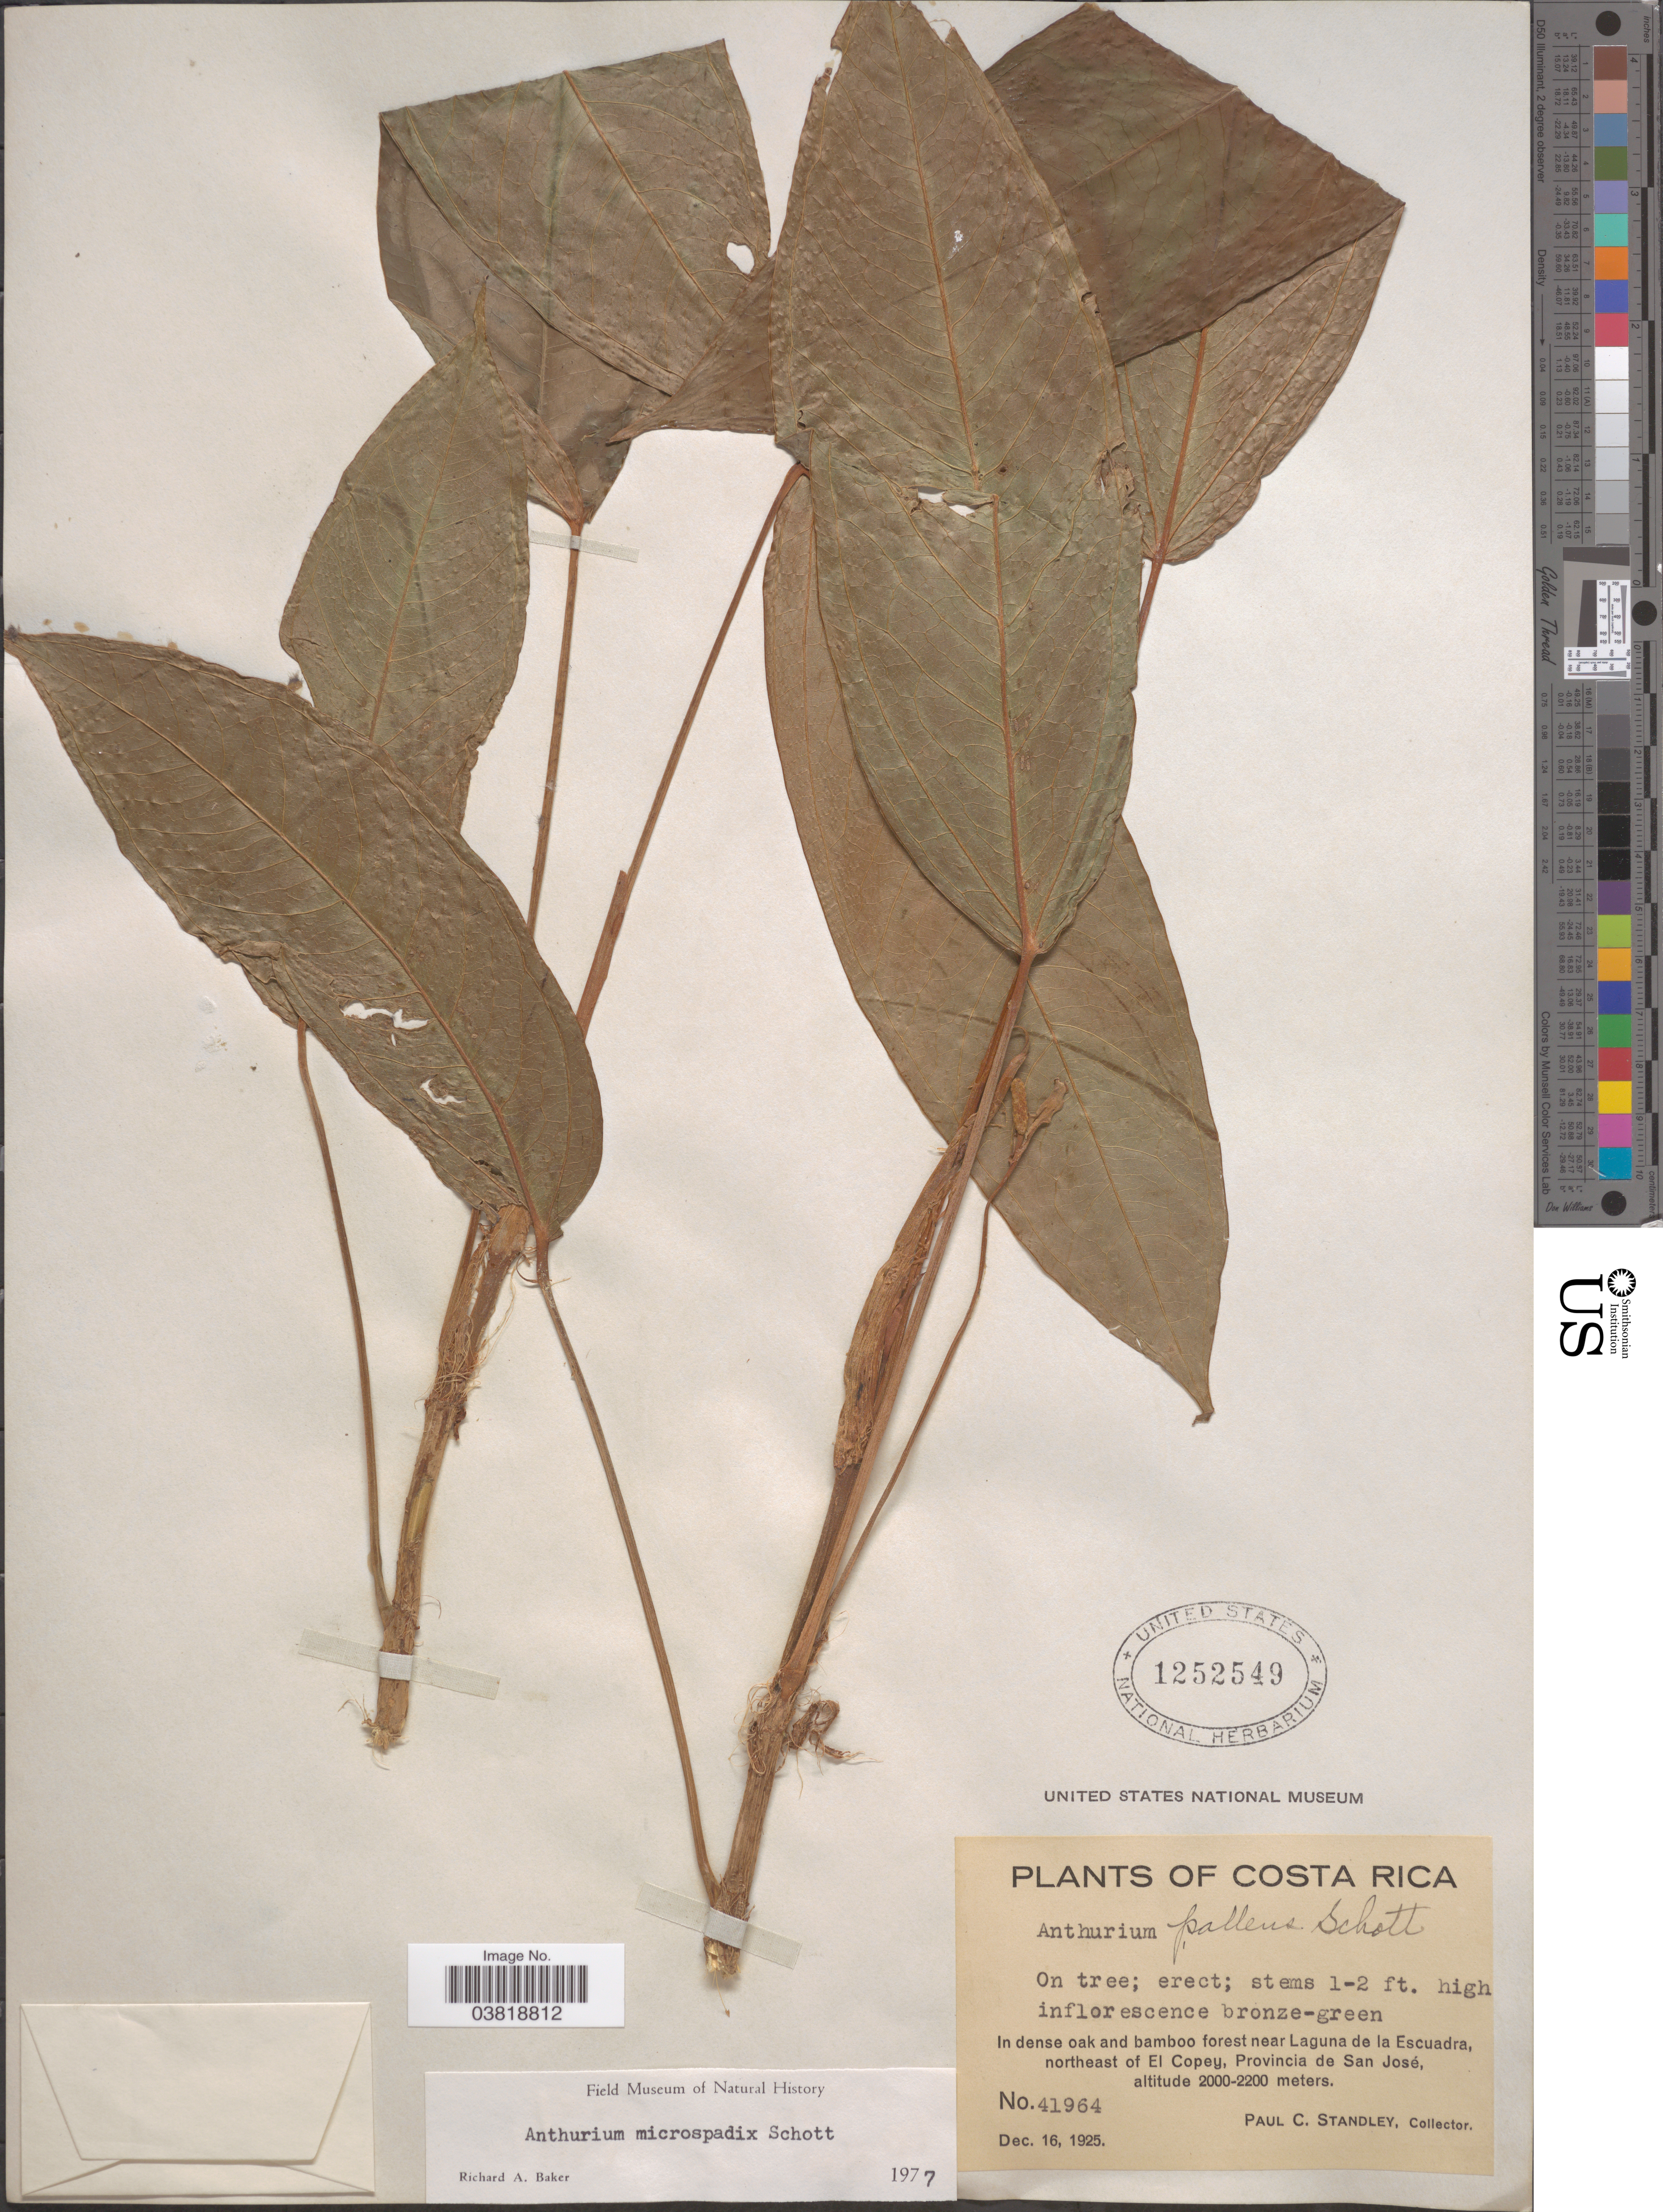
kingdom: Plantae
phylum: Tracheophyta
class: Liliopsida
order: Alismatales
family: Araceae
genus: Anthurium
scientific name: Anthurium microspadix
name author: Schott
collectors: P. C. Standley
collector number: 41964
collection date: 1925-12-16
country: Costa Rica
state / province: San José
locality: In dense oak and bamboo forest near Laguna de la Escuadra, northeast of El Copey.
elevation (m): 2000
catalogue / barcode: US 1252549